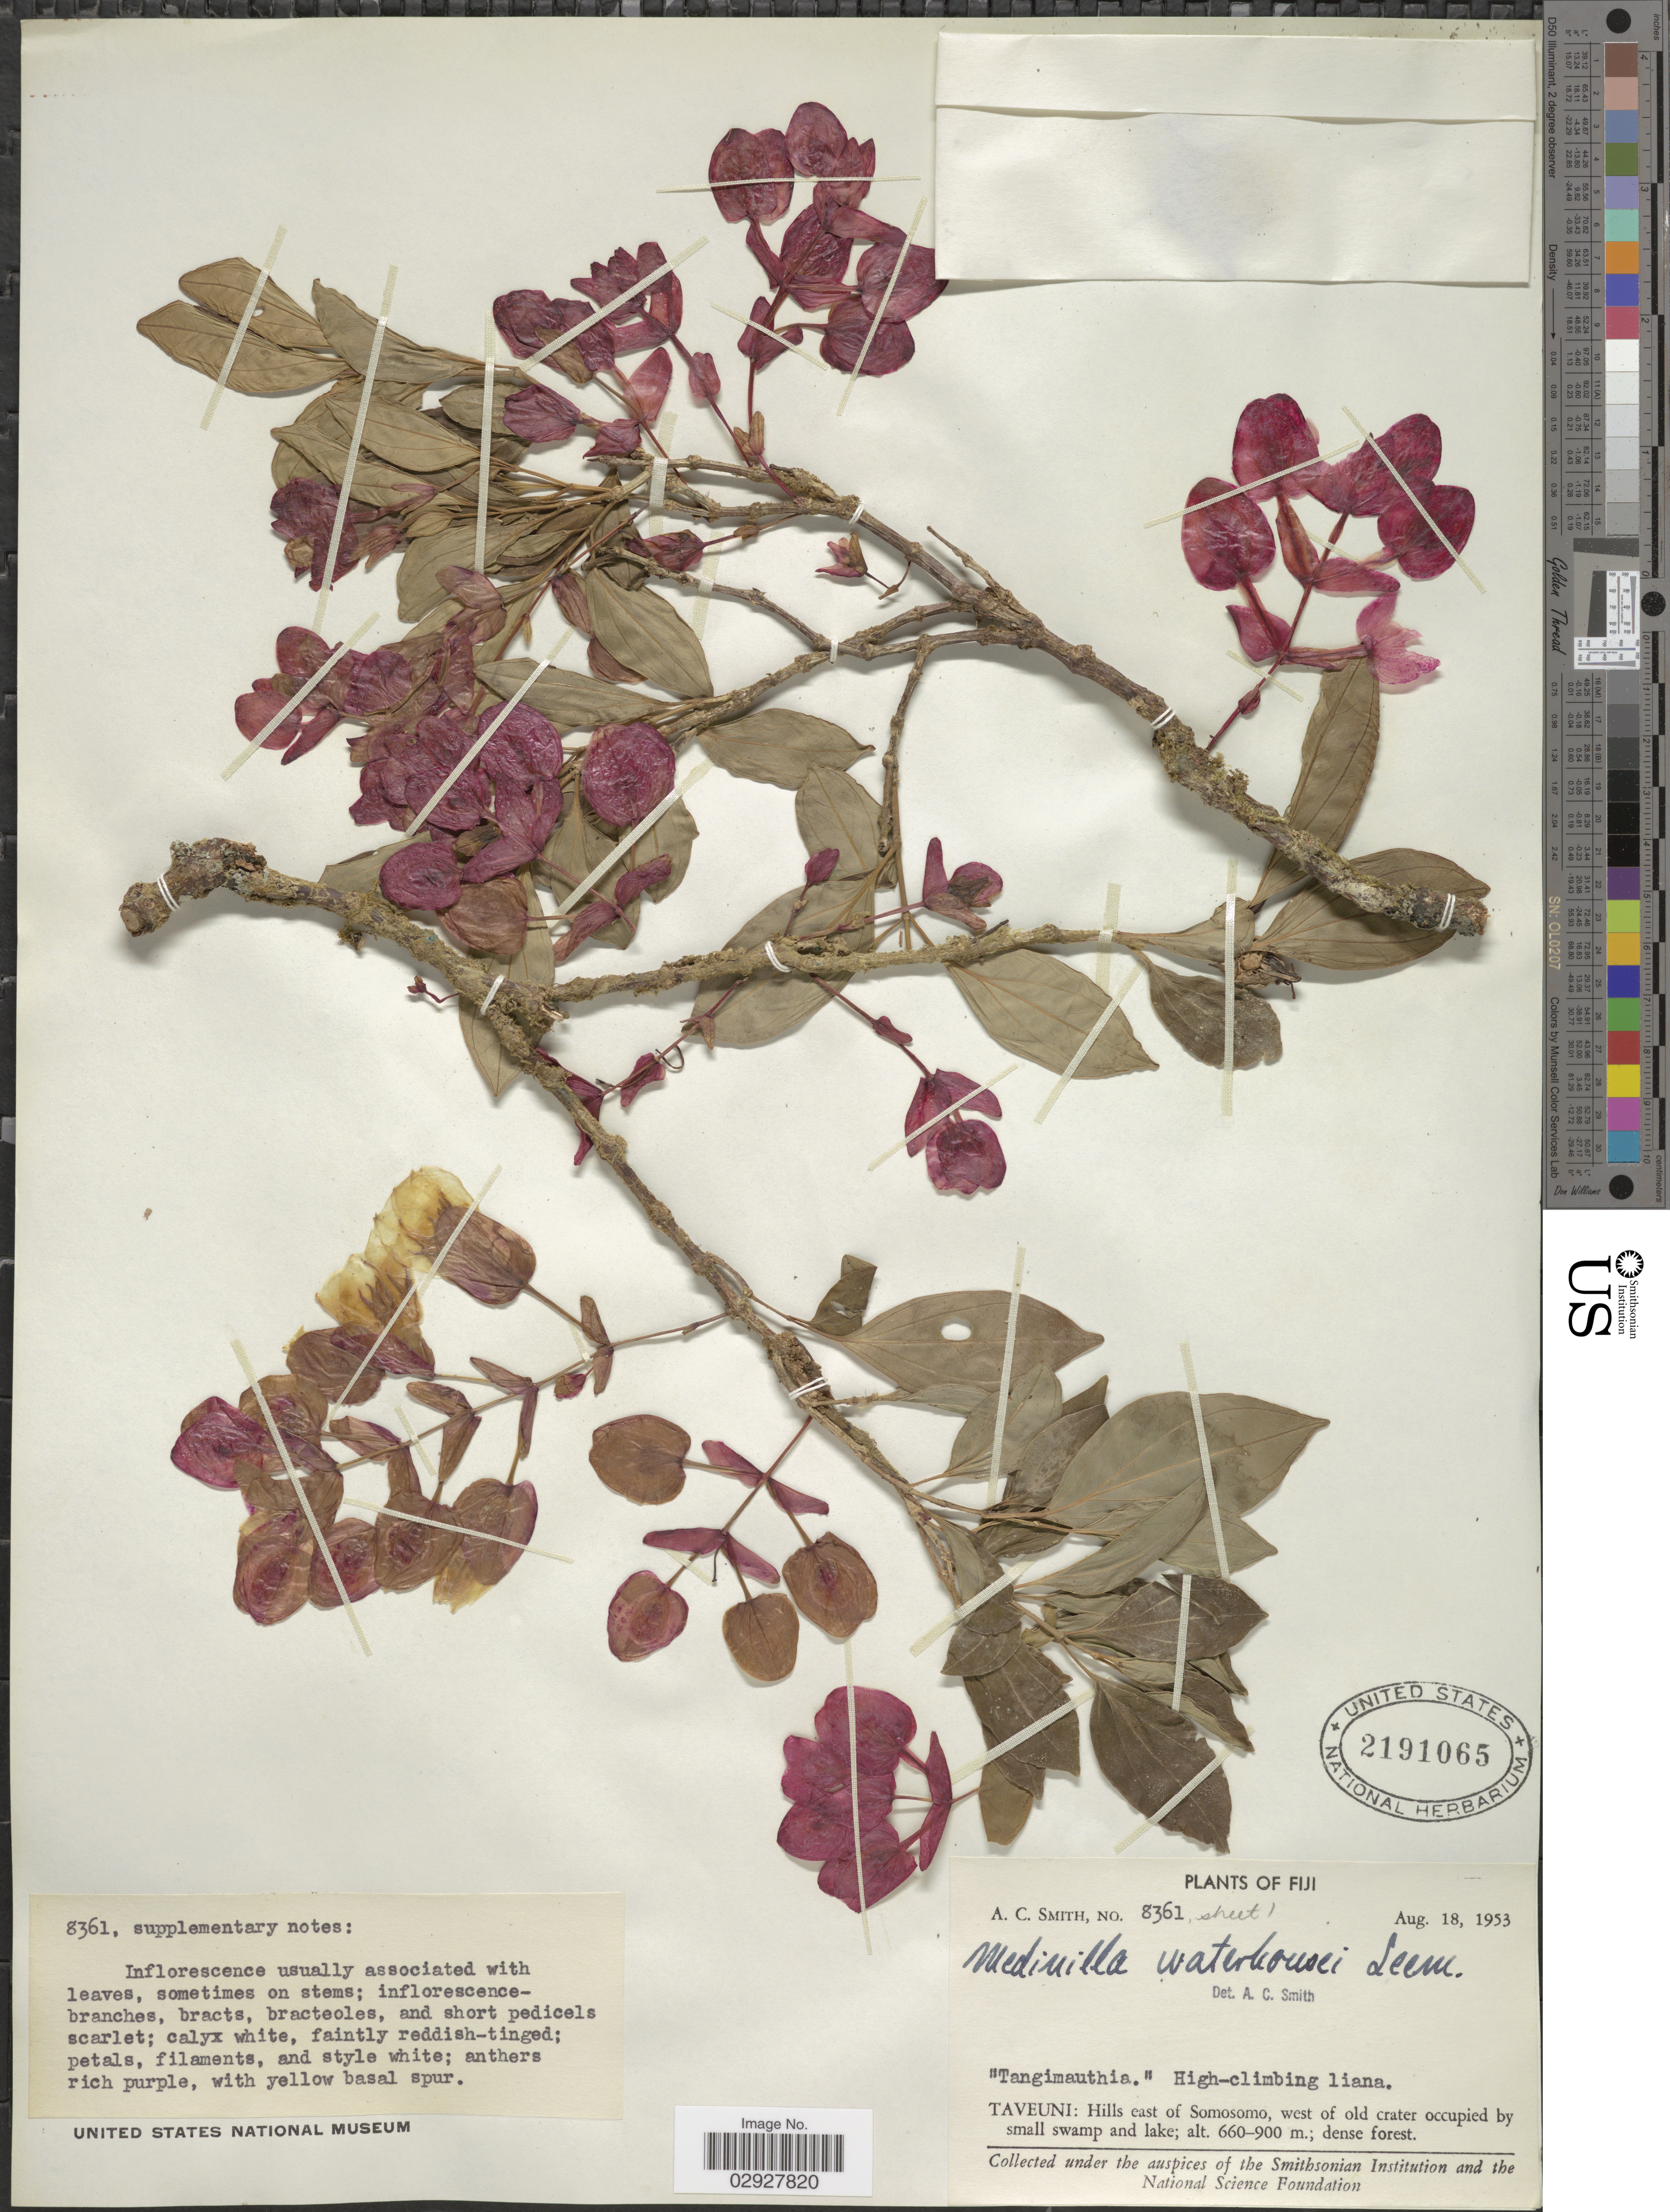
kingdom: Plantae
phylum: Tracheophyta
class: Magnoliopsida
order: Myrtales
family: Melastomataceae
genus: Medinilla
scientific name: Medinilla waterhousei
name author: Seem.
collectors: A. C. Smith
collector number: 8361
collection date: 1953-08-18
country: Fiji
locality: Taveuni: Hills east of Somosomo, west of old crater occupied by small swamp and lake.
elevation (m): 660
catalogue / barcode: US 2191065